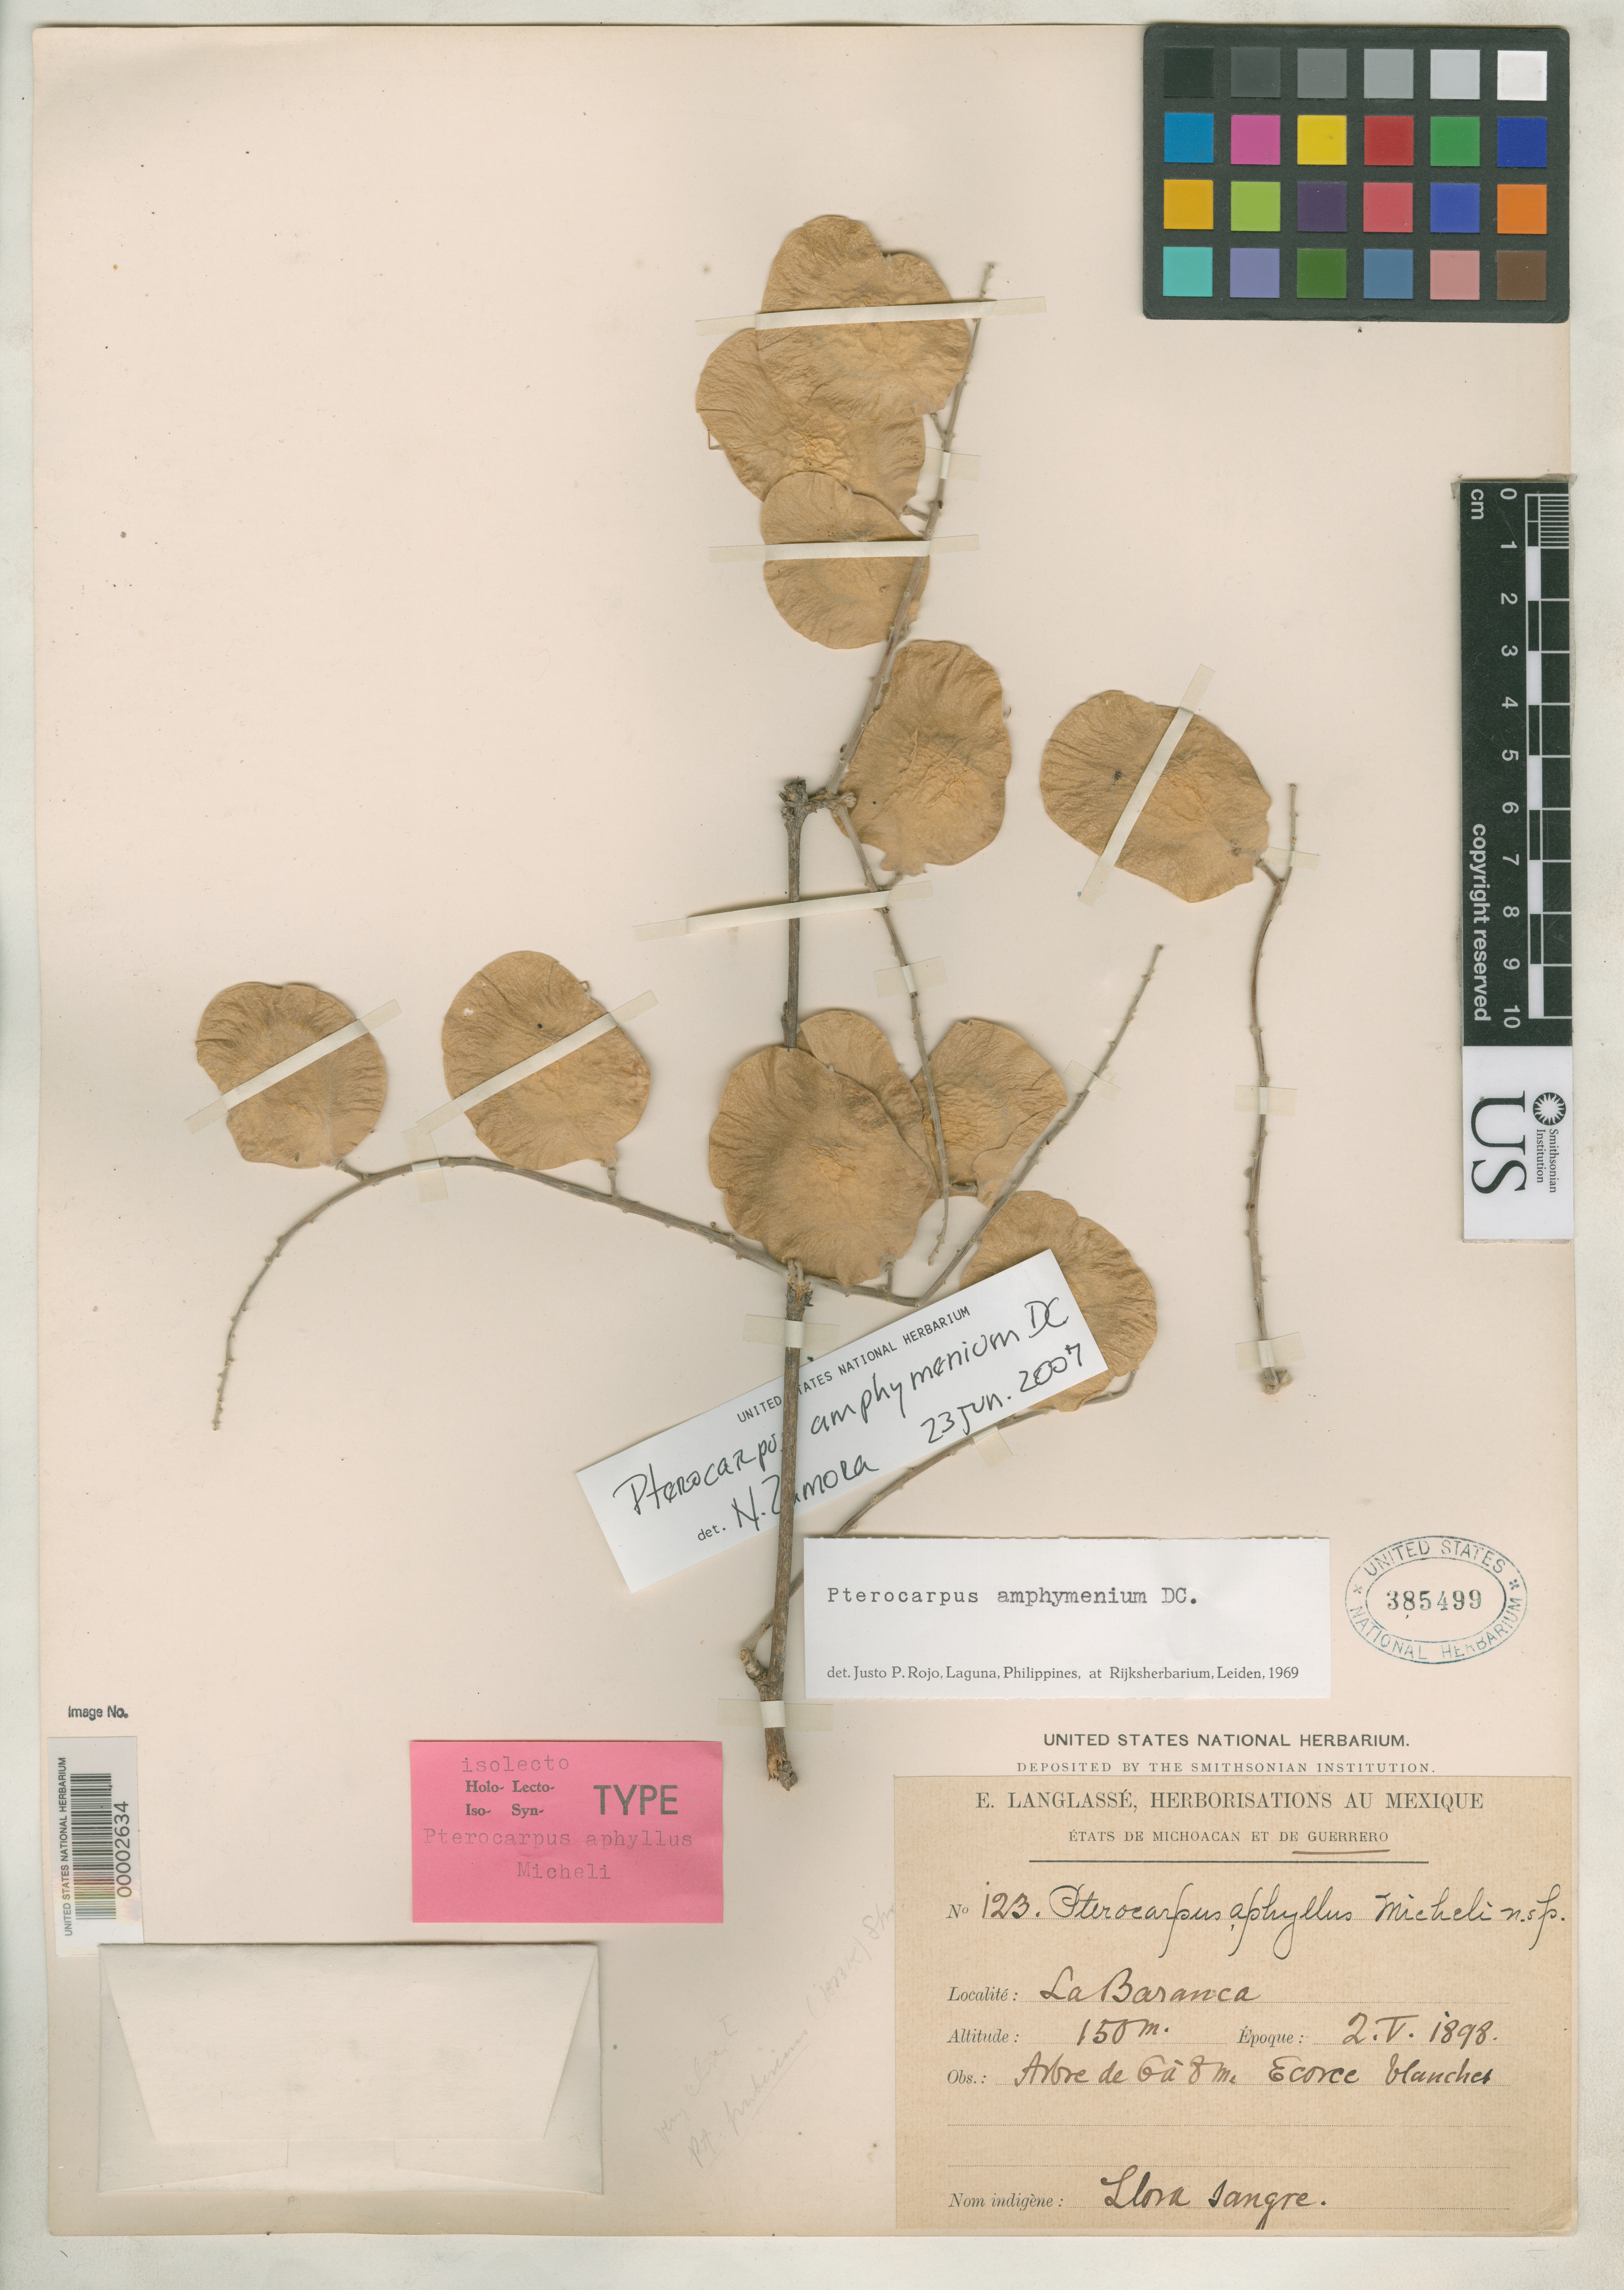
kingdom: Plantae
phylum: Tracheophyta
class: Magnoliopsida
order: Fabales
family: Fabaceae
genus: Pterocarpus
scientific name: Pterocarpus aphyllus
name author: Micheli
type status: Isolectotype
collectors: E. Langlassé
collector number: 123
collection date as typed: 02 May 1898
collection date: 1898-05-02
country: Mexico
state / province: Guerrero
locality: La Baranca.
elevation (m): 150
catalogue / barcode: US 385499